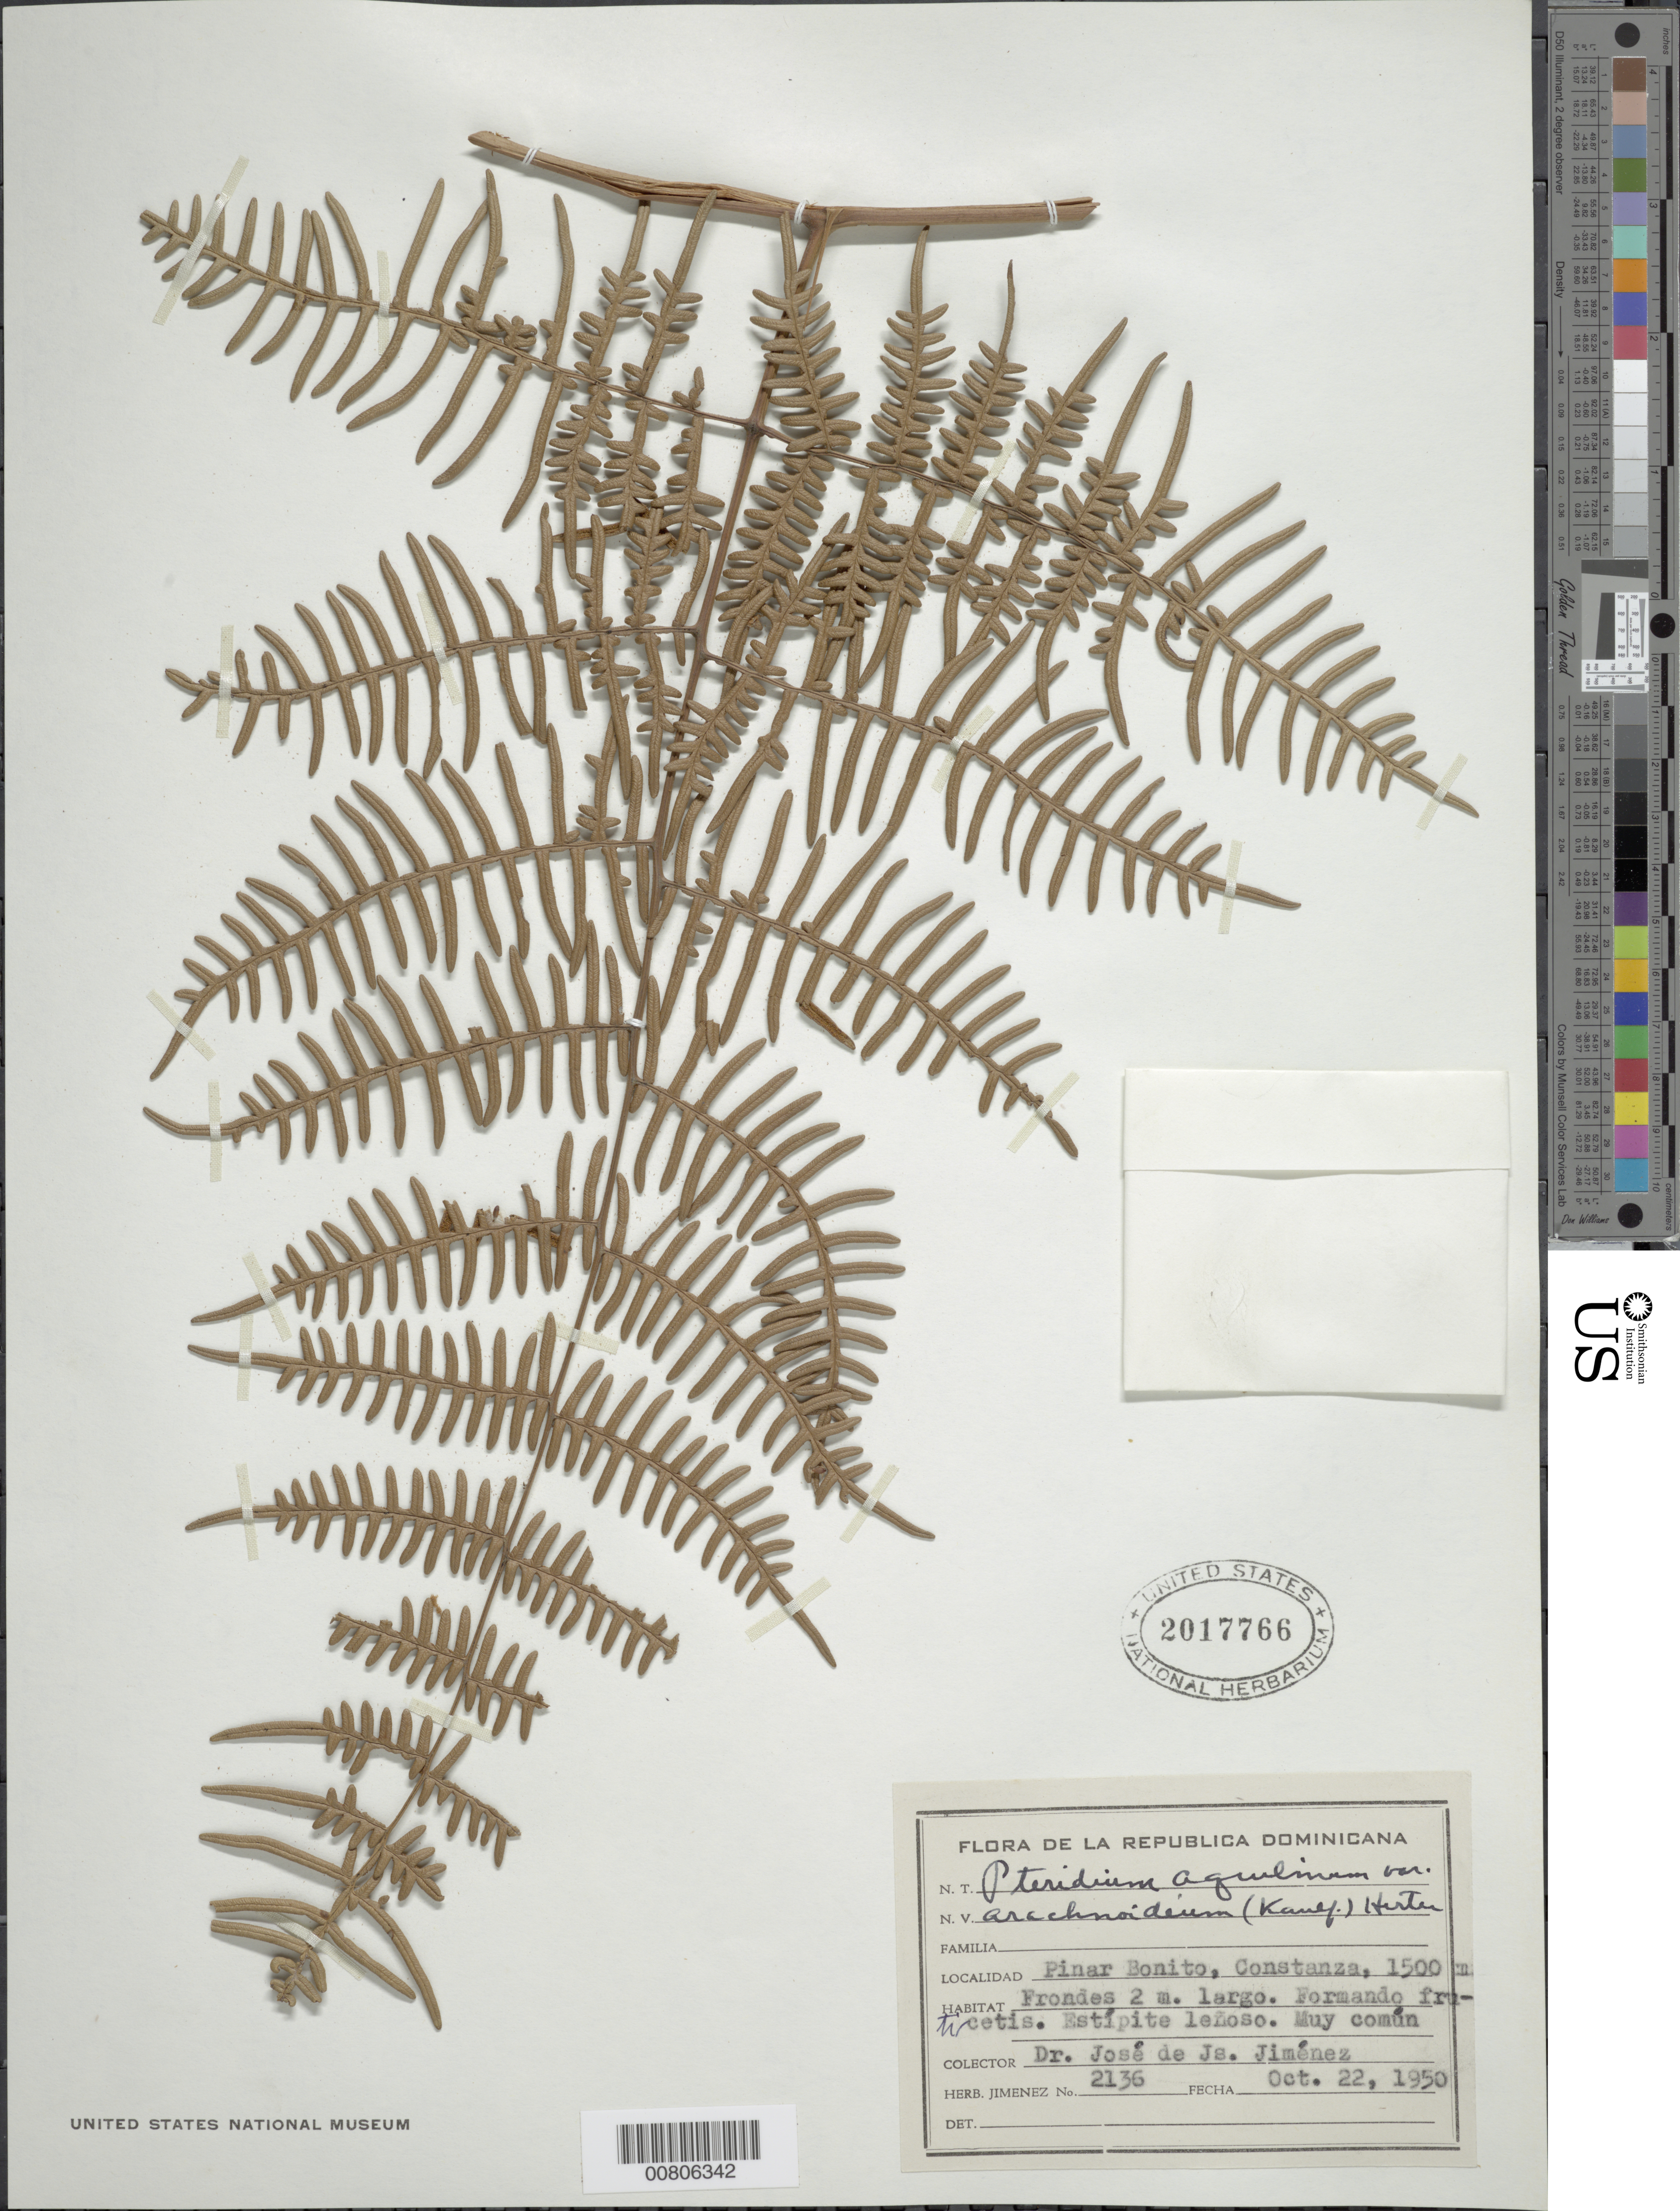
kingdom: Plantae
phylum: Tracheophyta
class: Polypodiopsida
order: Polypodiales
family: Dennstaedtiaceae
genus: Pteridium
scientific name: Pteridium aquilinum var. arachnoideum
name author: (Kaulf.) Herter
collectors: J. J. Jiménez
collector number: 2136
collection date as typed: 22 Oct 1950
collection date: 1950-10-22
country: Dominican Republic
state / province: La Vega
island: Hispaniola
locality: Constanza, Pinar Bonito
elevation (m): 1500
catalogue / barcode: US 2017766